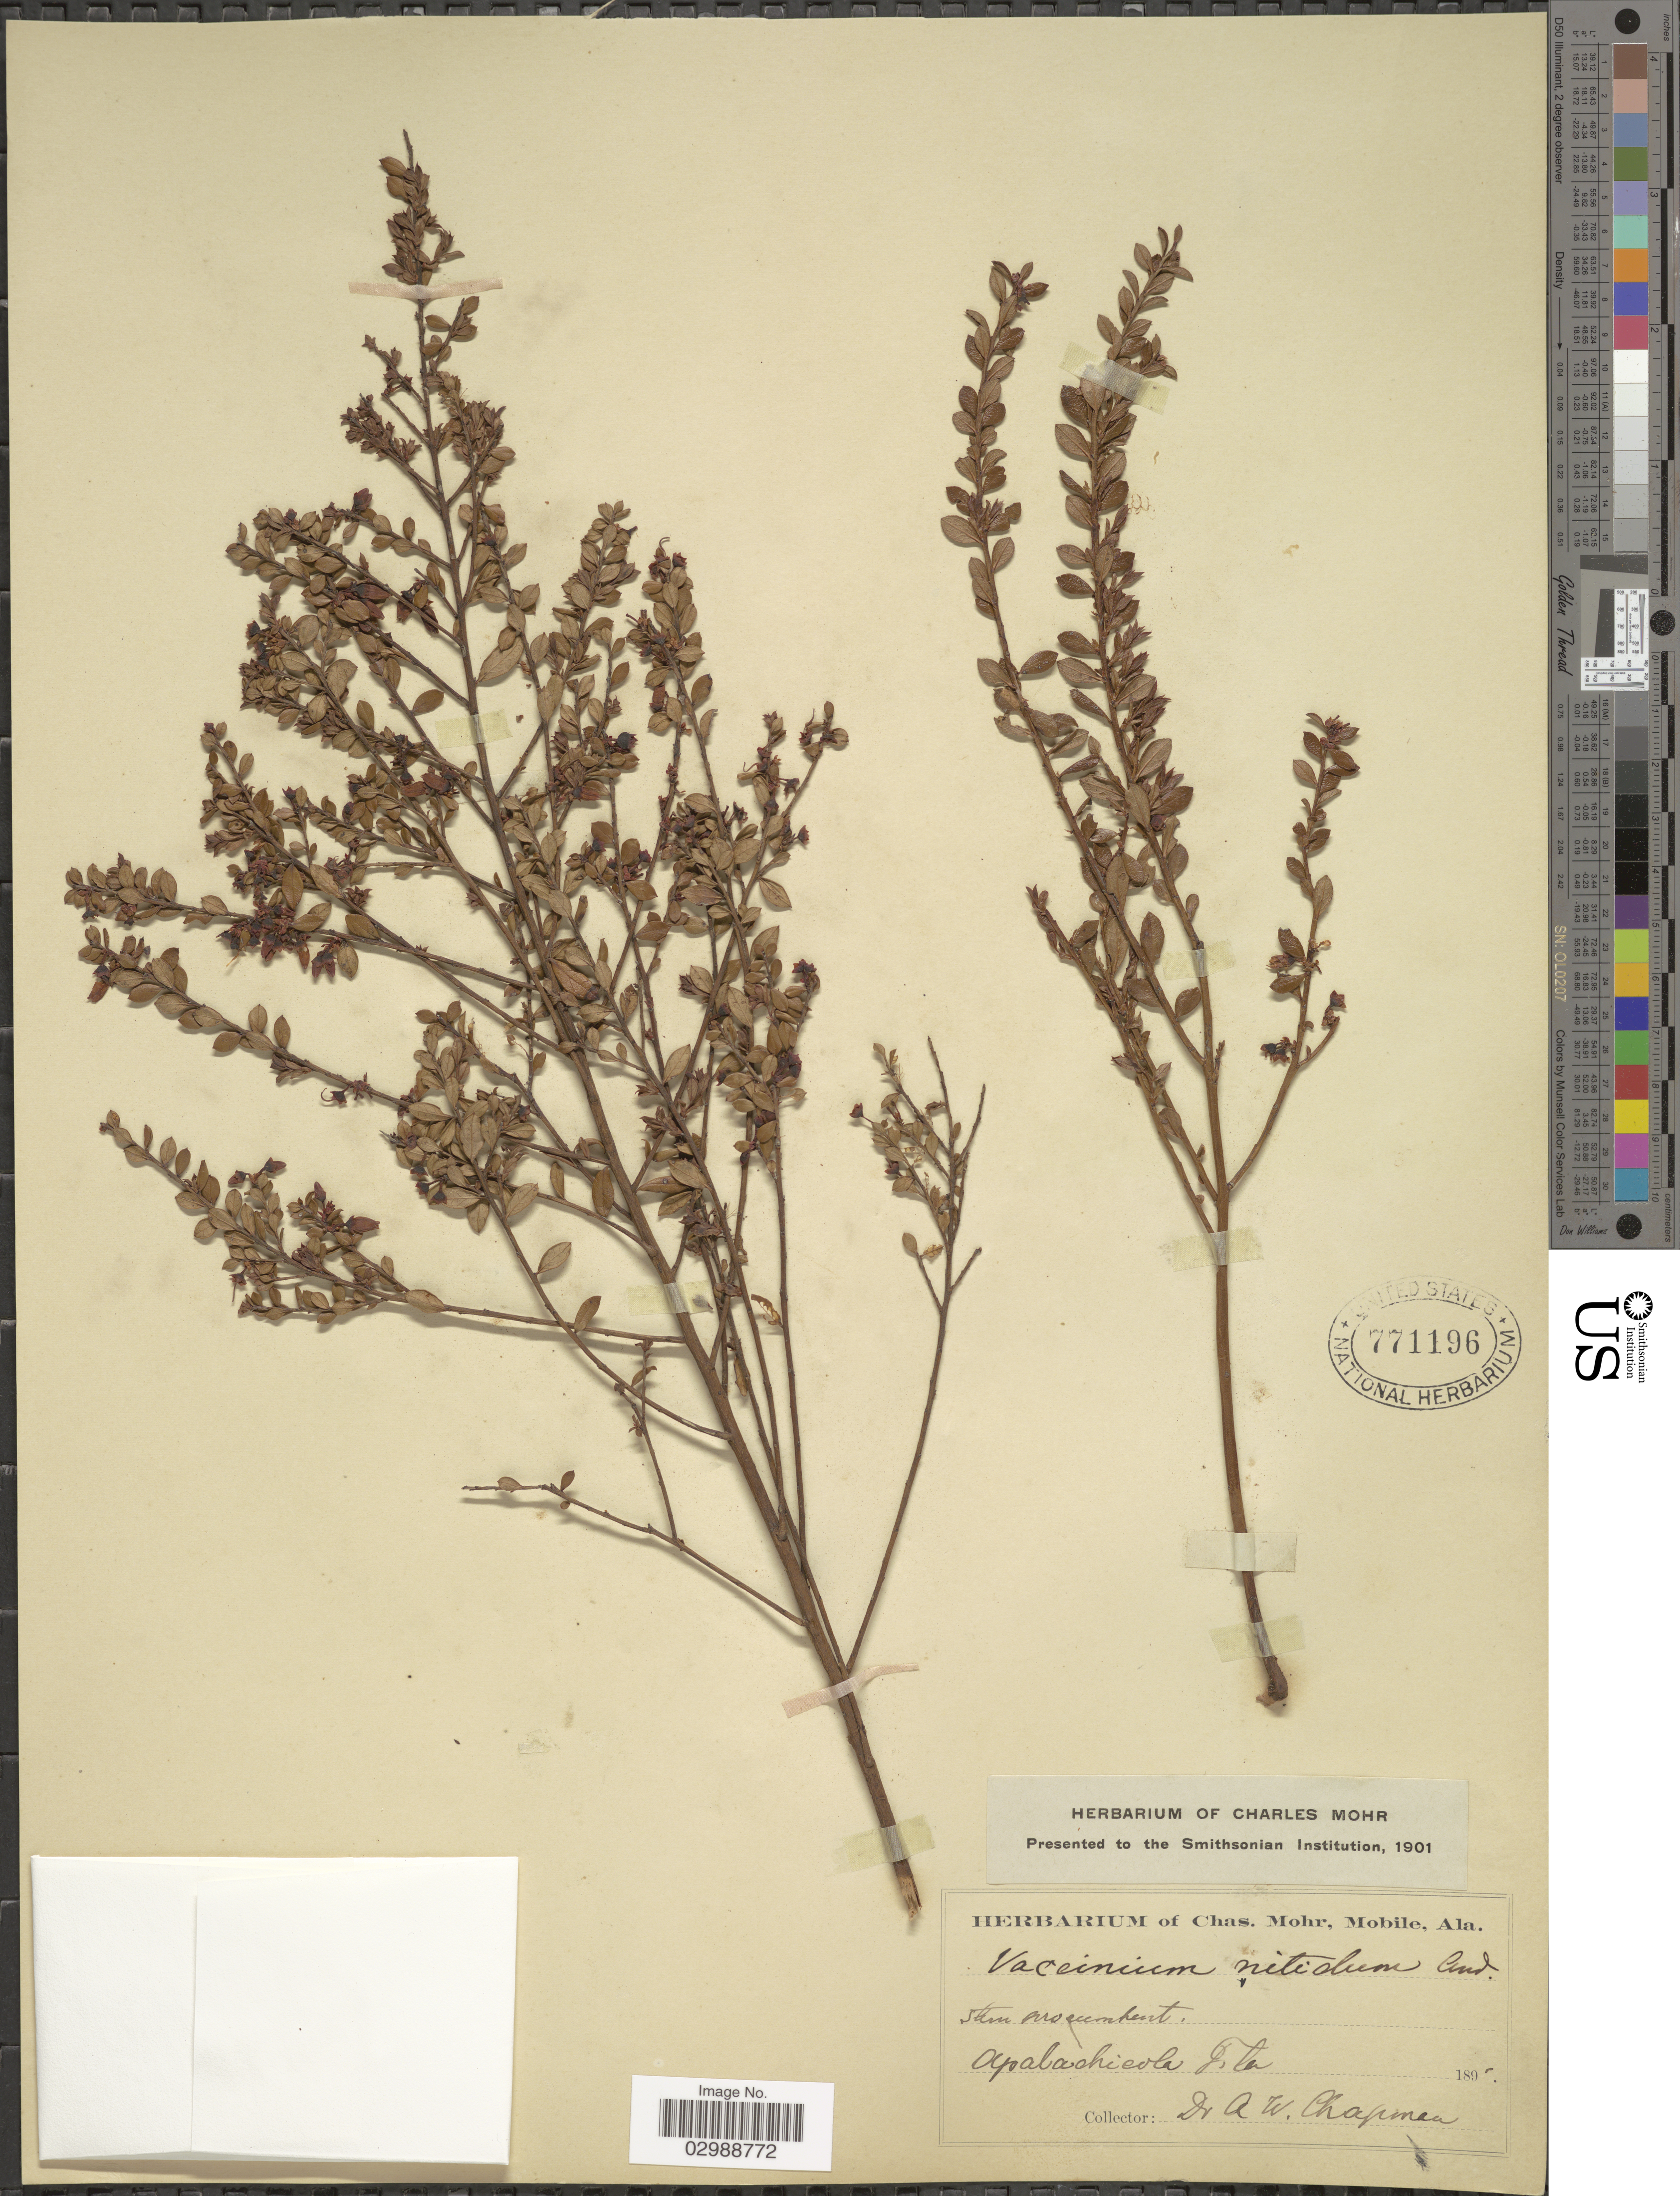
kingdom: Plantae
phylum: Tracheophyta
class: Magnoliopsida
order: Ericales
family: Ericaceae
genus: Vaccinium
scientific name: Vaccinium myrsinites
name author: Lam.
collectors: A. W. Chapman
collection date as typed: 189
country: United States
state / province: Florida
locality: Apalachicola Fla.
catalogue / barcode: US 771196